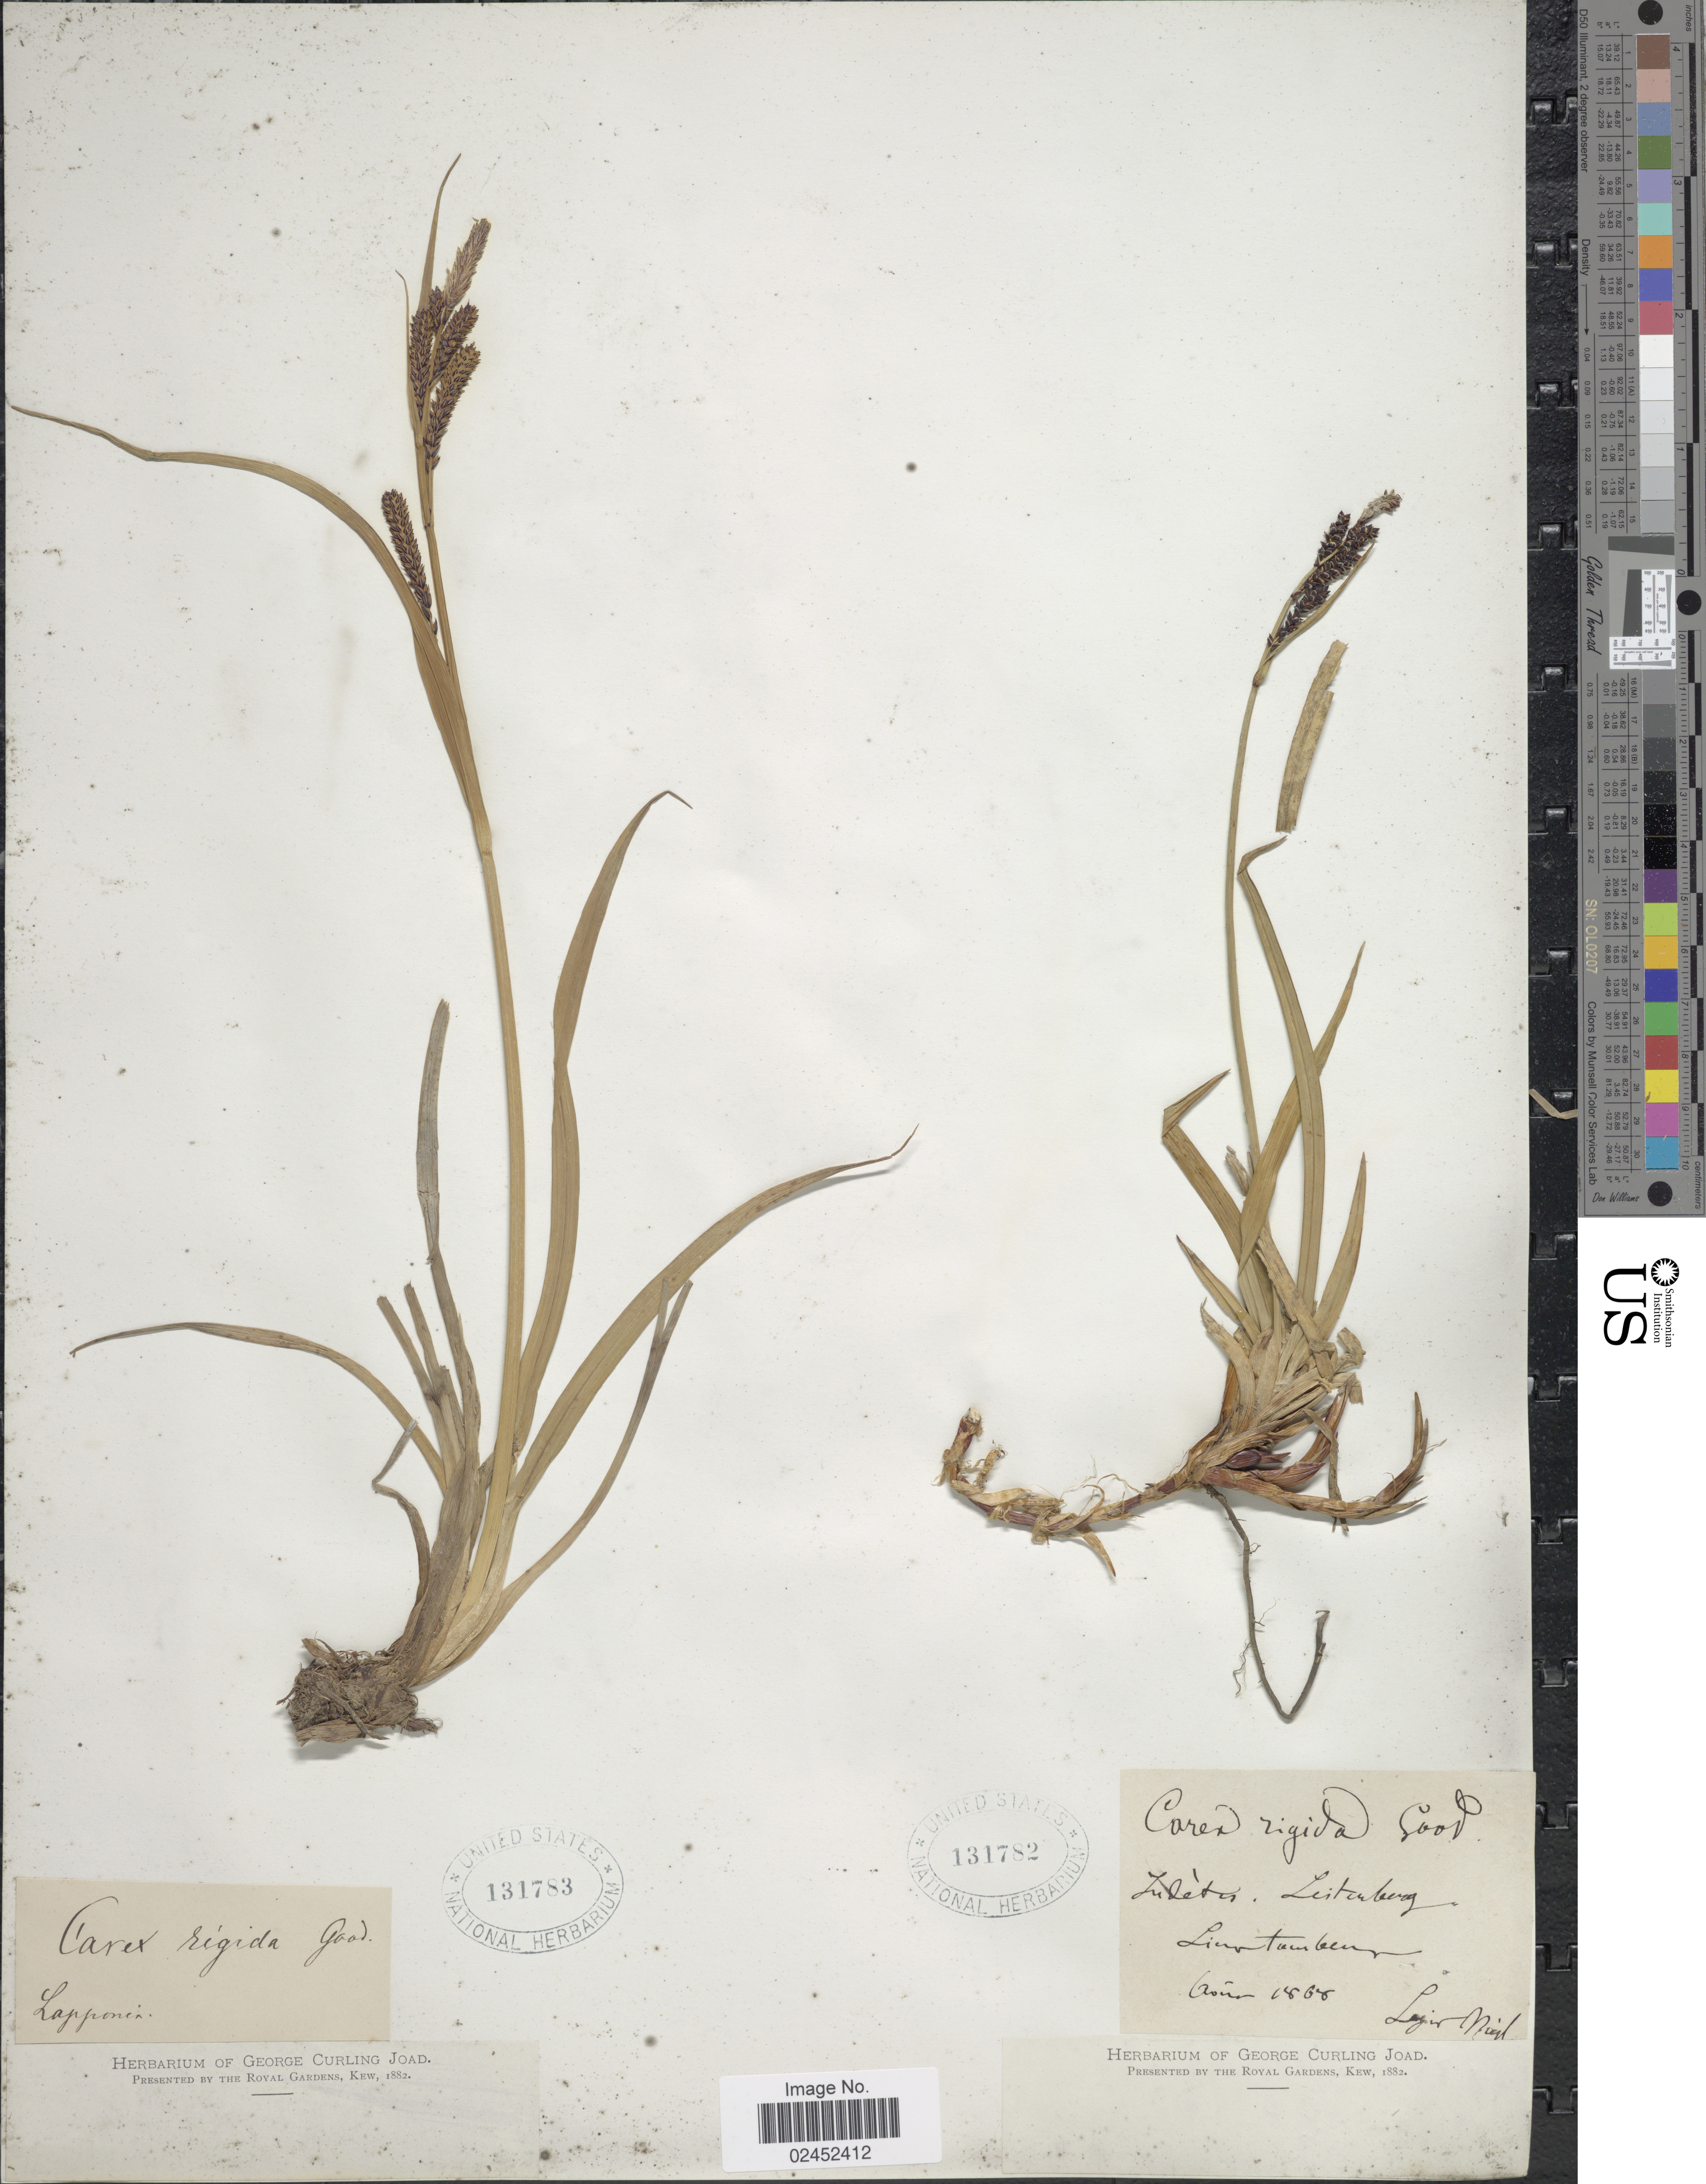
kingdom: Plantae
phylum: Tracheophyta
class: Liliopsida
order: Poales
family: Cyperaceae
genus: Carex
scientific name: Carex sp.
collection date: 1868-08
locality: Jule [illegible text] Leiterberg.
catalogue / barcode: US 131782